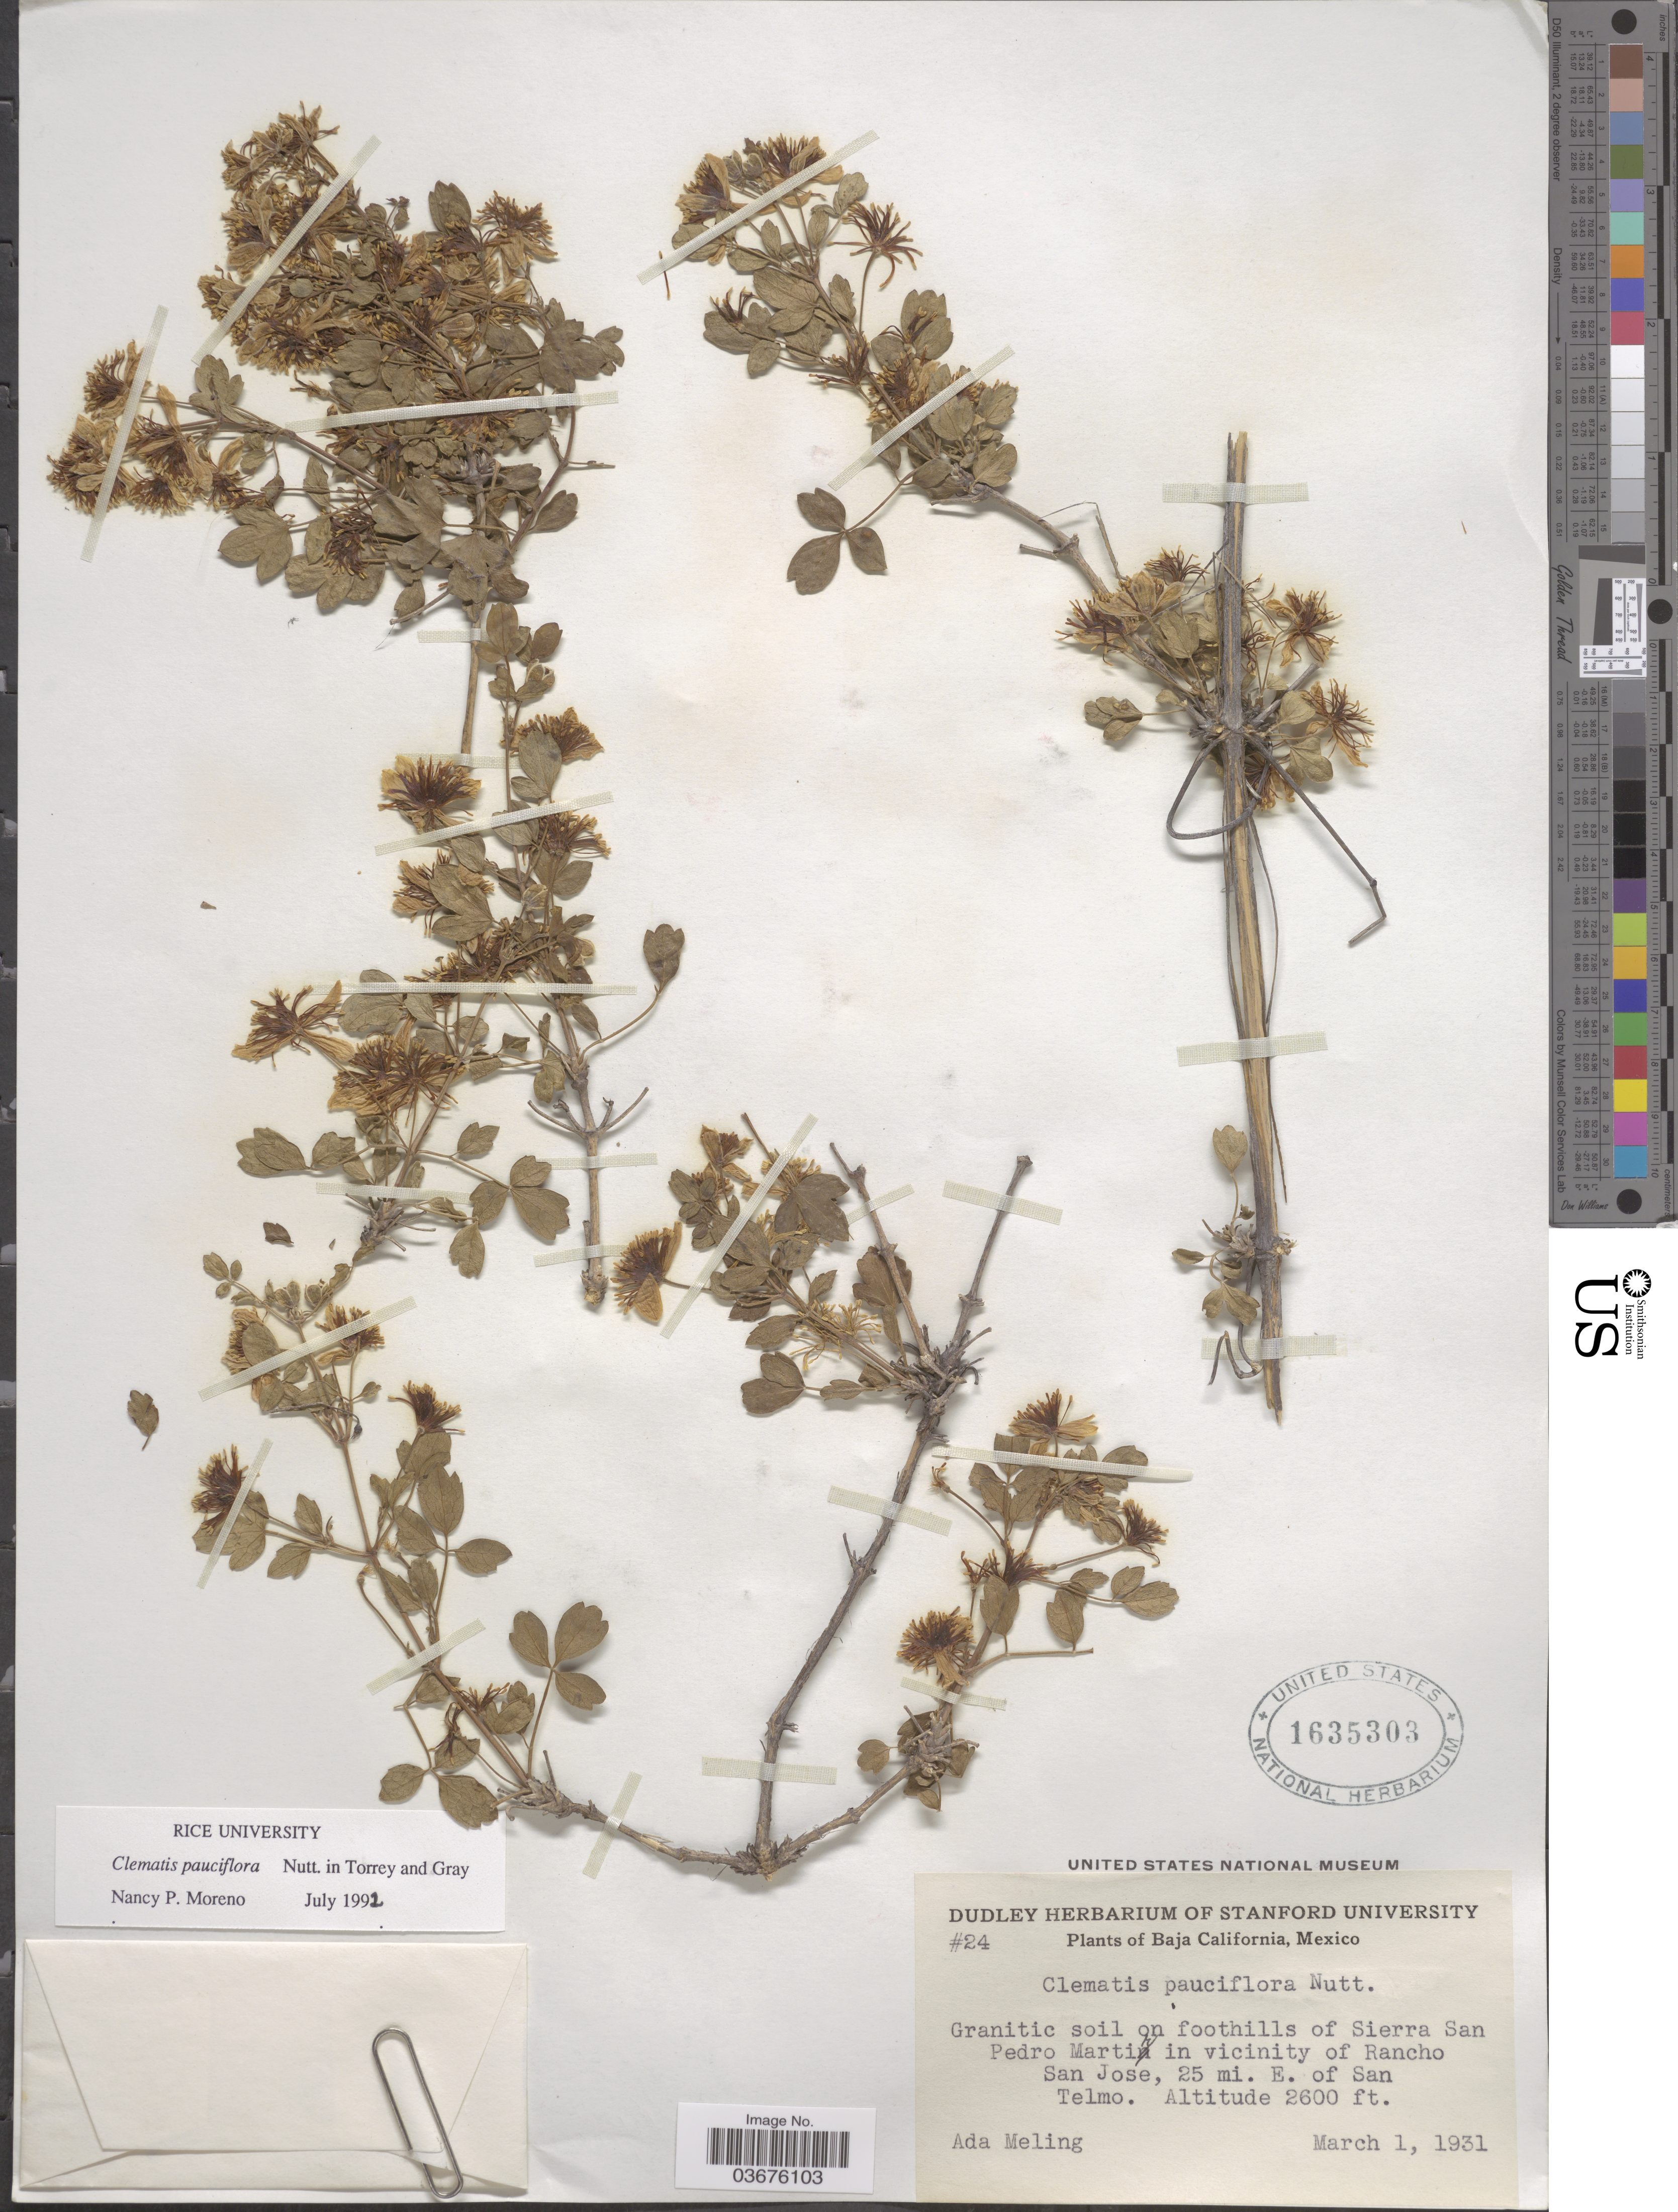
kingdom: Plantae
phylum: Tracheophyta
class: Magnoliopsida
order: Ranunculales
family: Ranunculaceae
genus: Clematis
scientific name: Clematis pauciflora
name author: Nutt. ex Torr. & A. Gray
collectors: A. Meling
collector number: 24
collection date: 1931-03-01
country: Mexico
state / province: Baja California Norte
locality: Foothills of Sierra San Pedro Martir in vicinity of Rancho San Jose, 25 mi. E. of San Telmo.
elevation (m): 792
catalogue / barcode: US 1635303